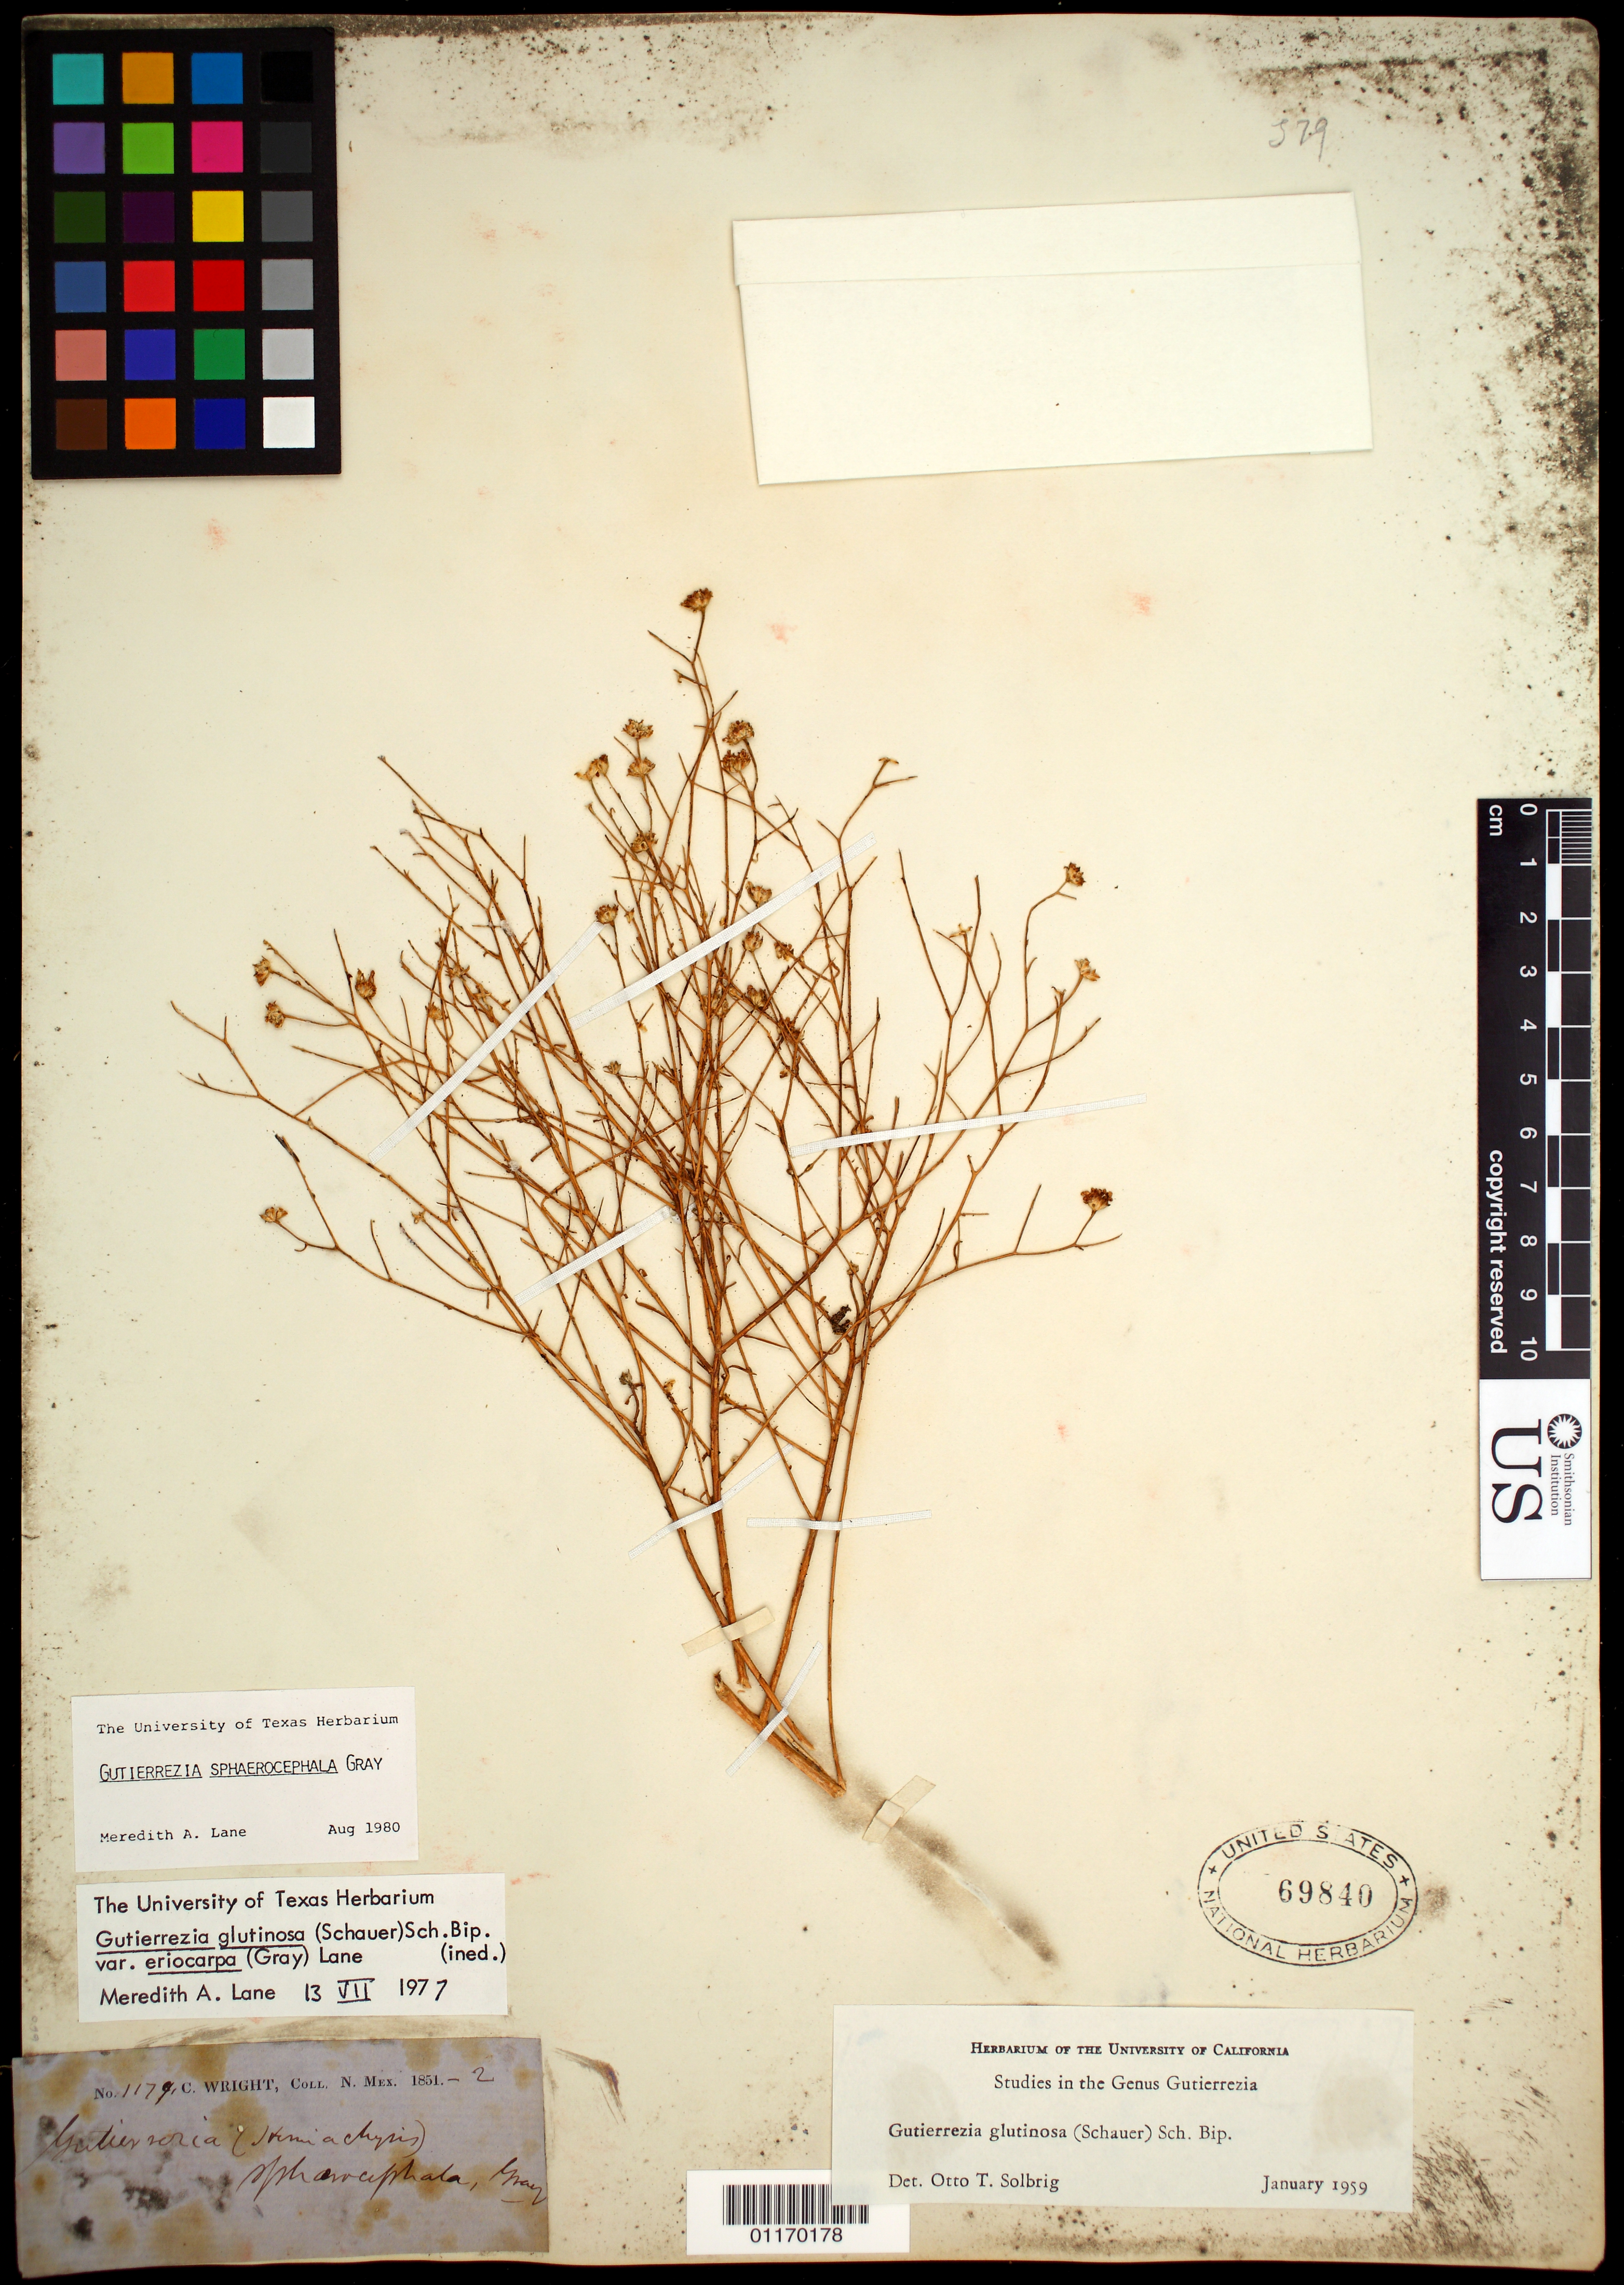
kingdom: Plantae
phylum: Tracheophyta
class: Magnoliopsida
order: Asterales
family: Asteraceae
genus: Gutierrezia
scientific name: Gutierrezia sphaerocephala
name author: A. Gray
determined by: Lane, M. A.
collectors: C. Wright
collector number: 1179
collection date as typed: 1851 to -- --- 1852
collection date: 1851/1852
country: United States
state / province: New Mexico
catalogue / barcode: US 69840